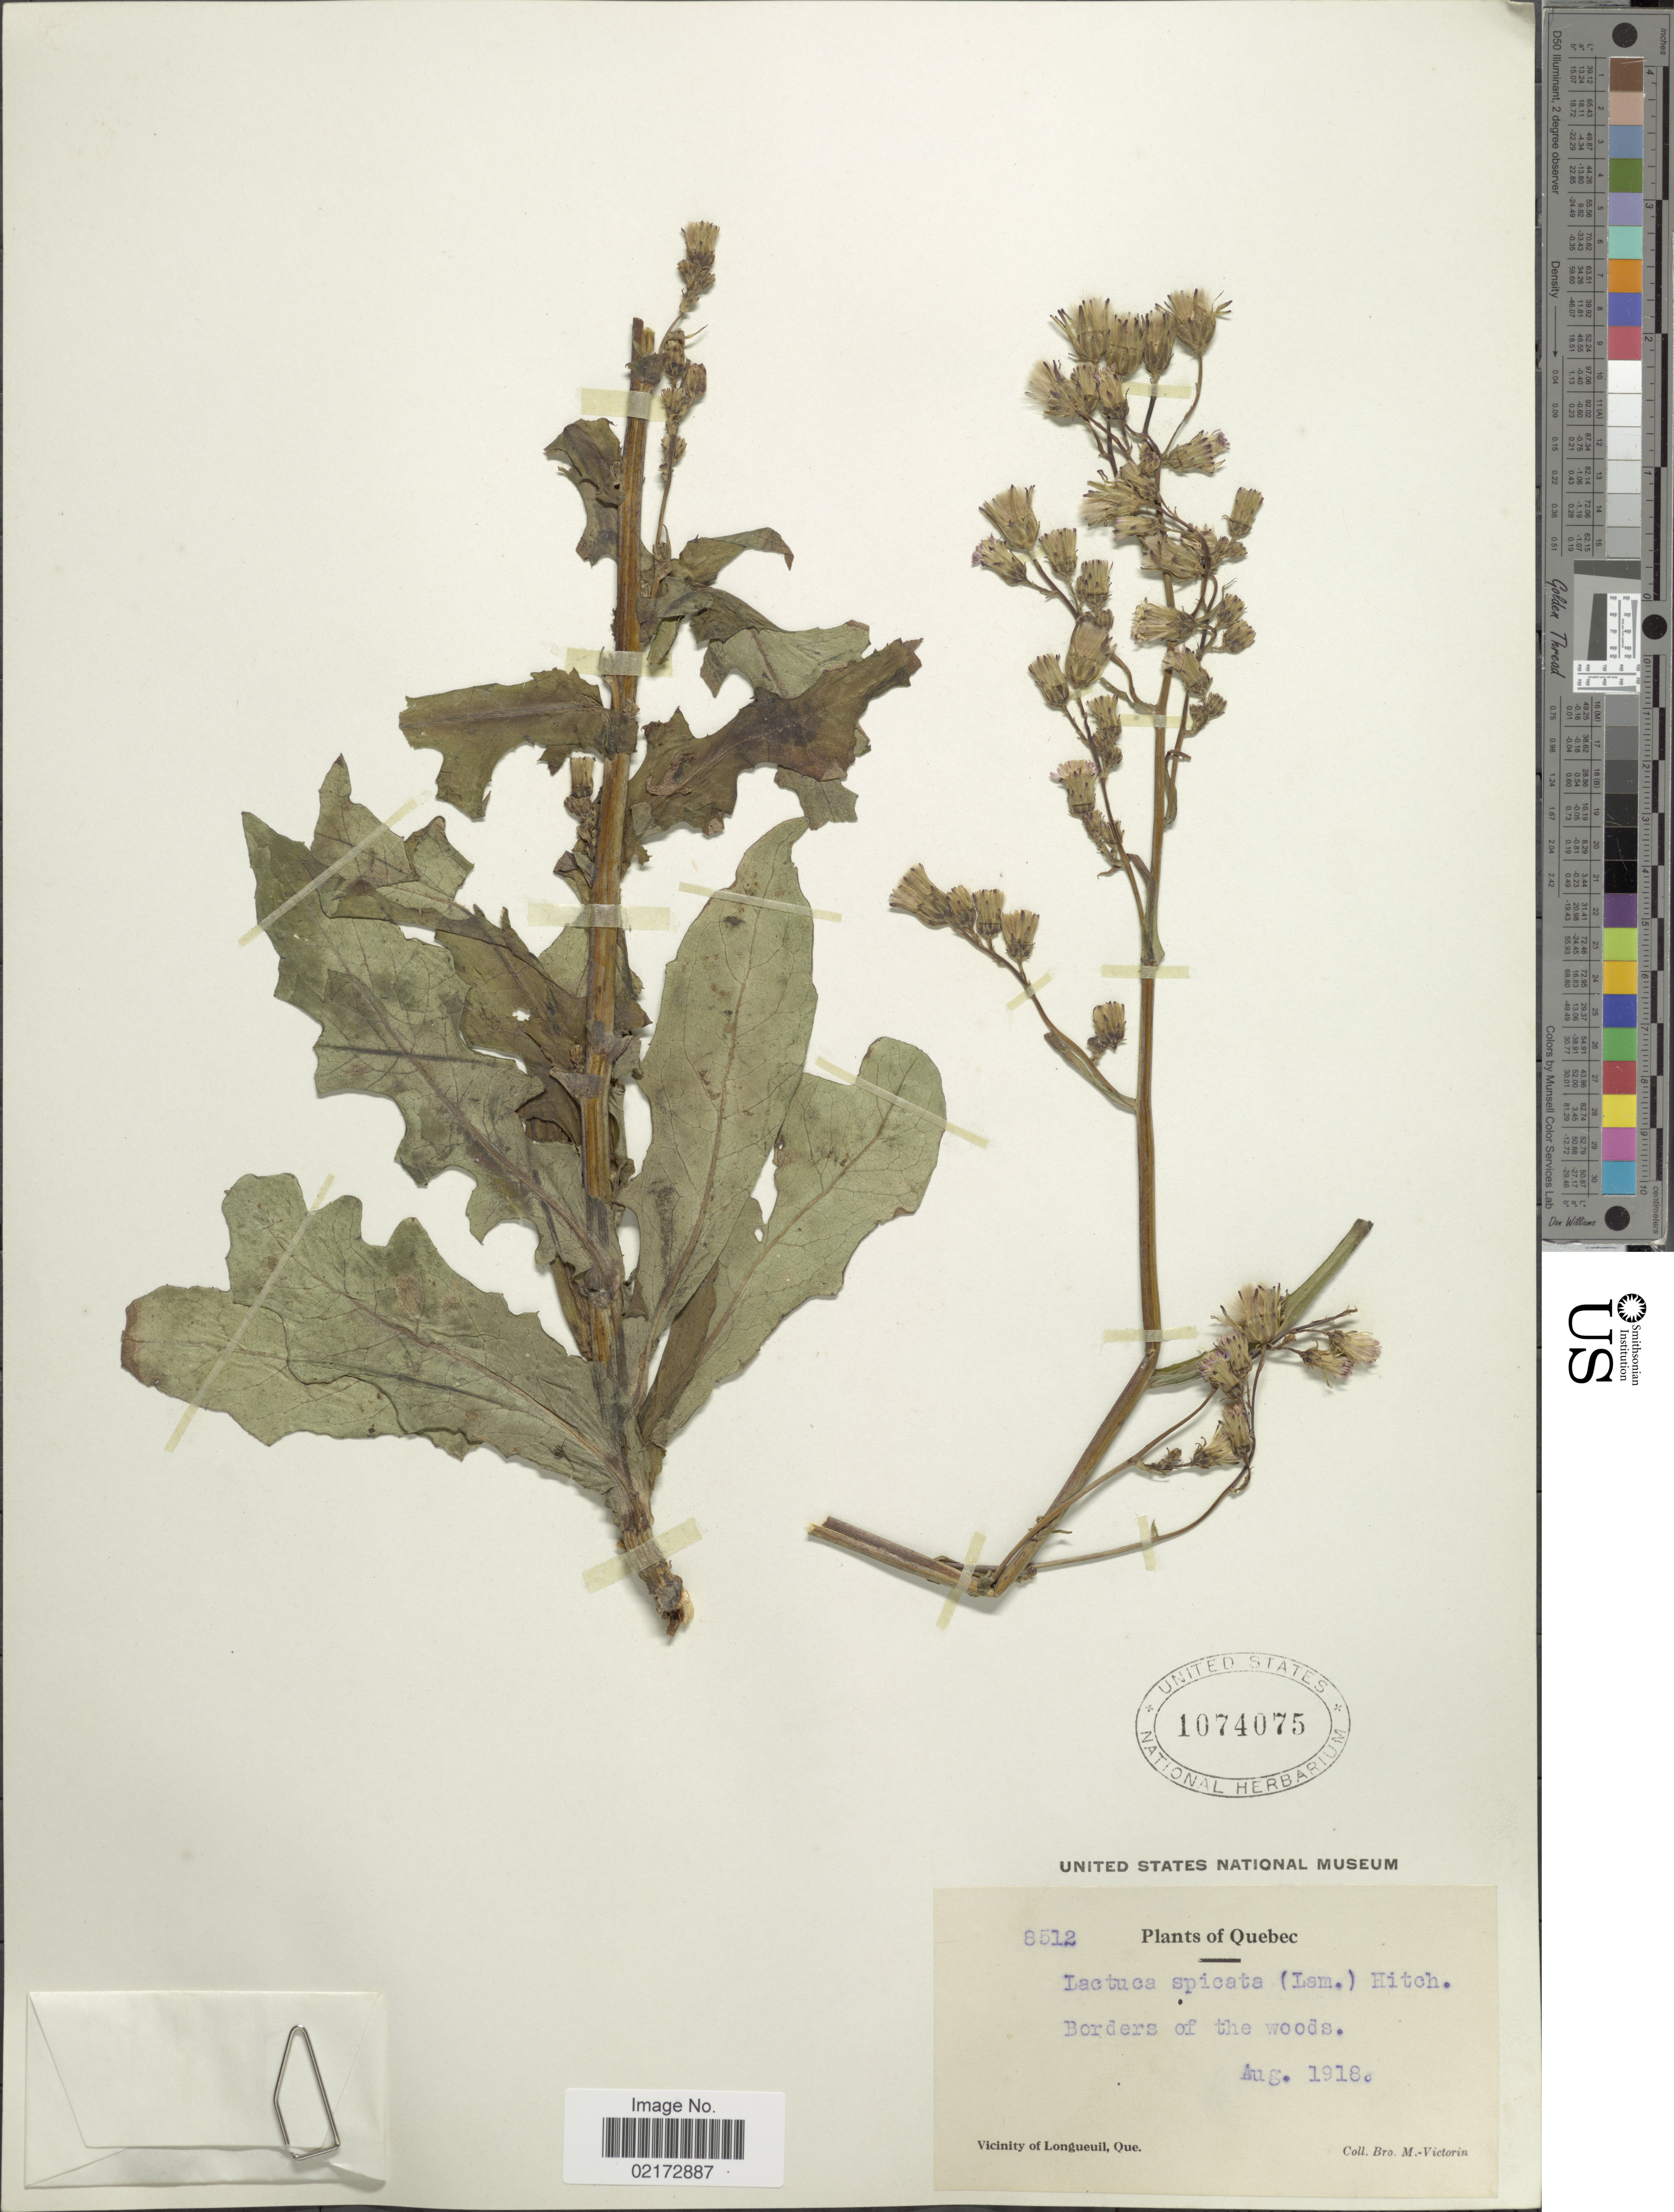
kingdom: Plantae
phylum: Tracheophyta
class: Magnoliopsida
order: Asterales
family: Asteraceae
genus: Lactuca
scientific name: Lactuca biennis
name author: (Moench) Fernald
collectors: Fr. Marie-Victorin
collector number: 8512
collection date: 1918-08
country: Canada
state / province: Quebec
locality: Vicinity of Longueuil, Que.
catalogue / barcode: US 1074075